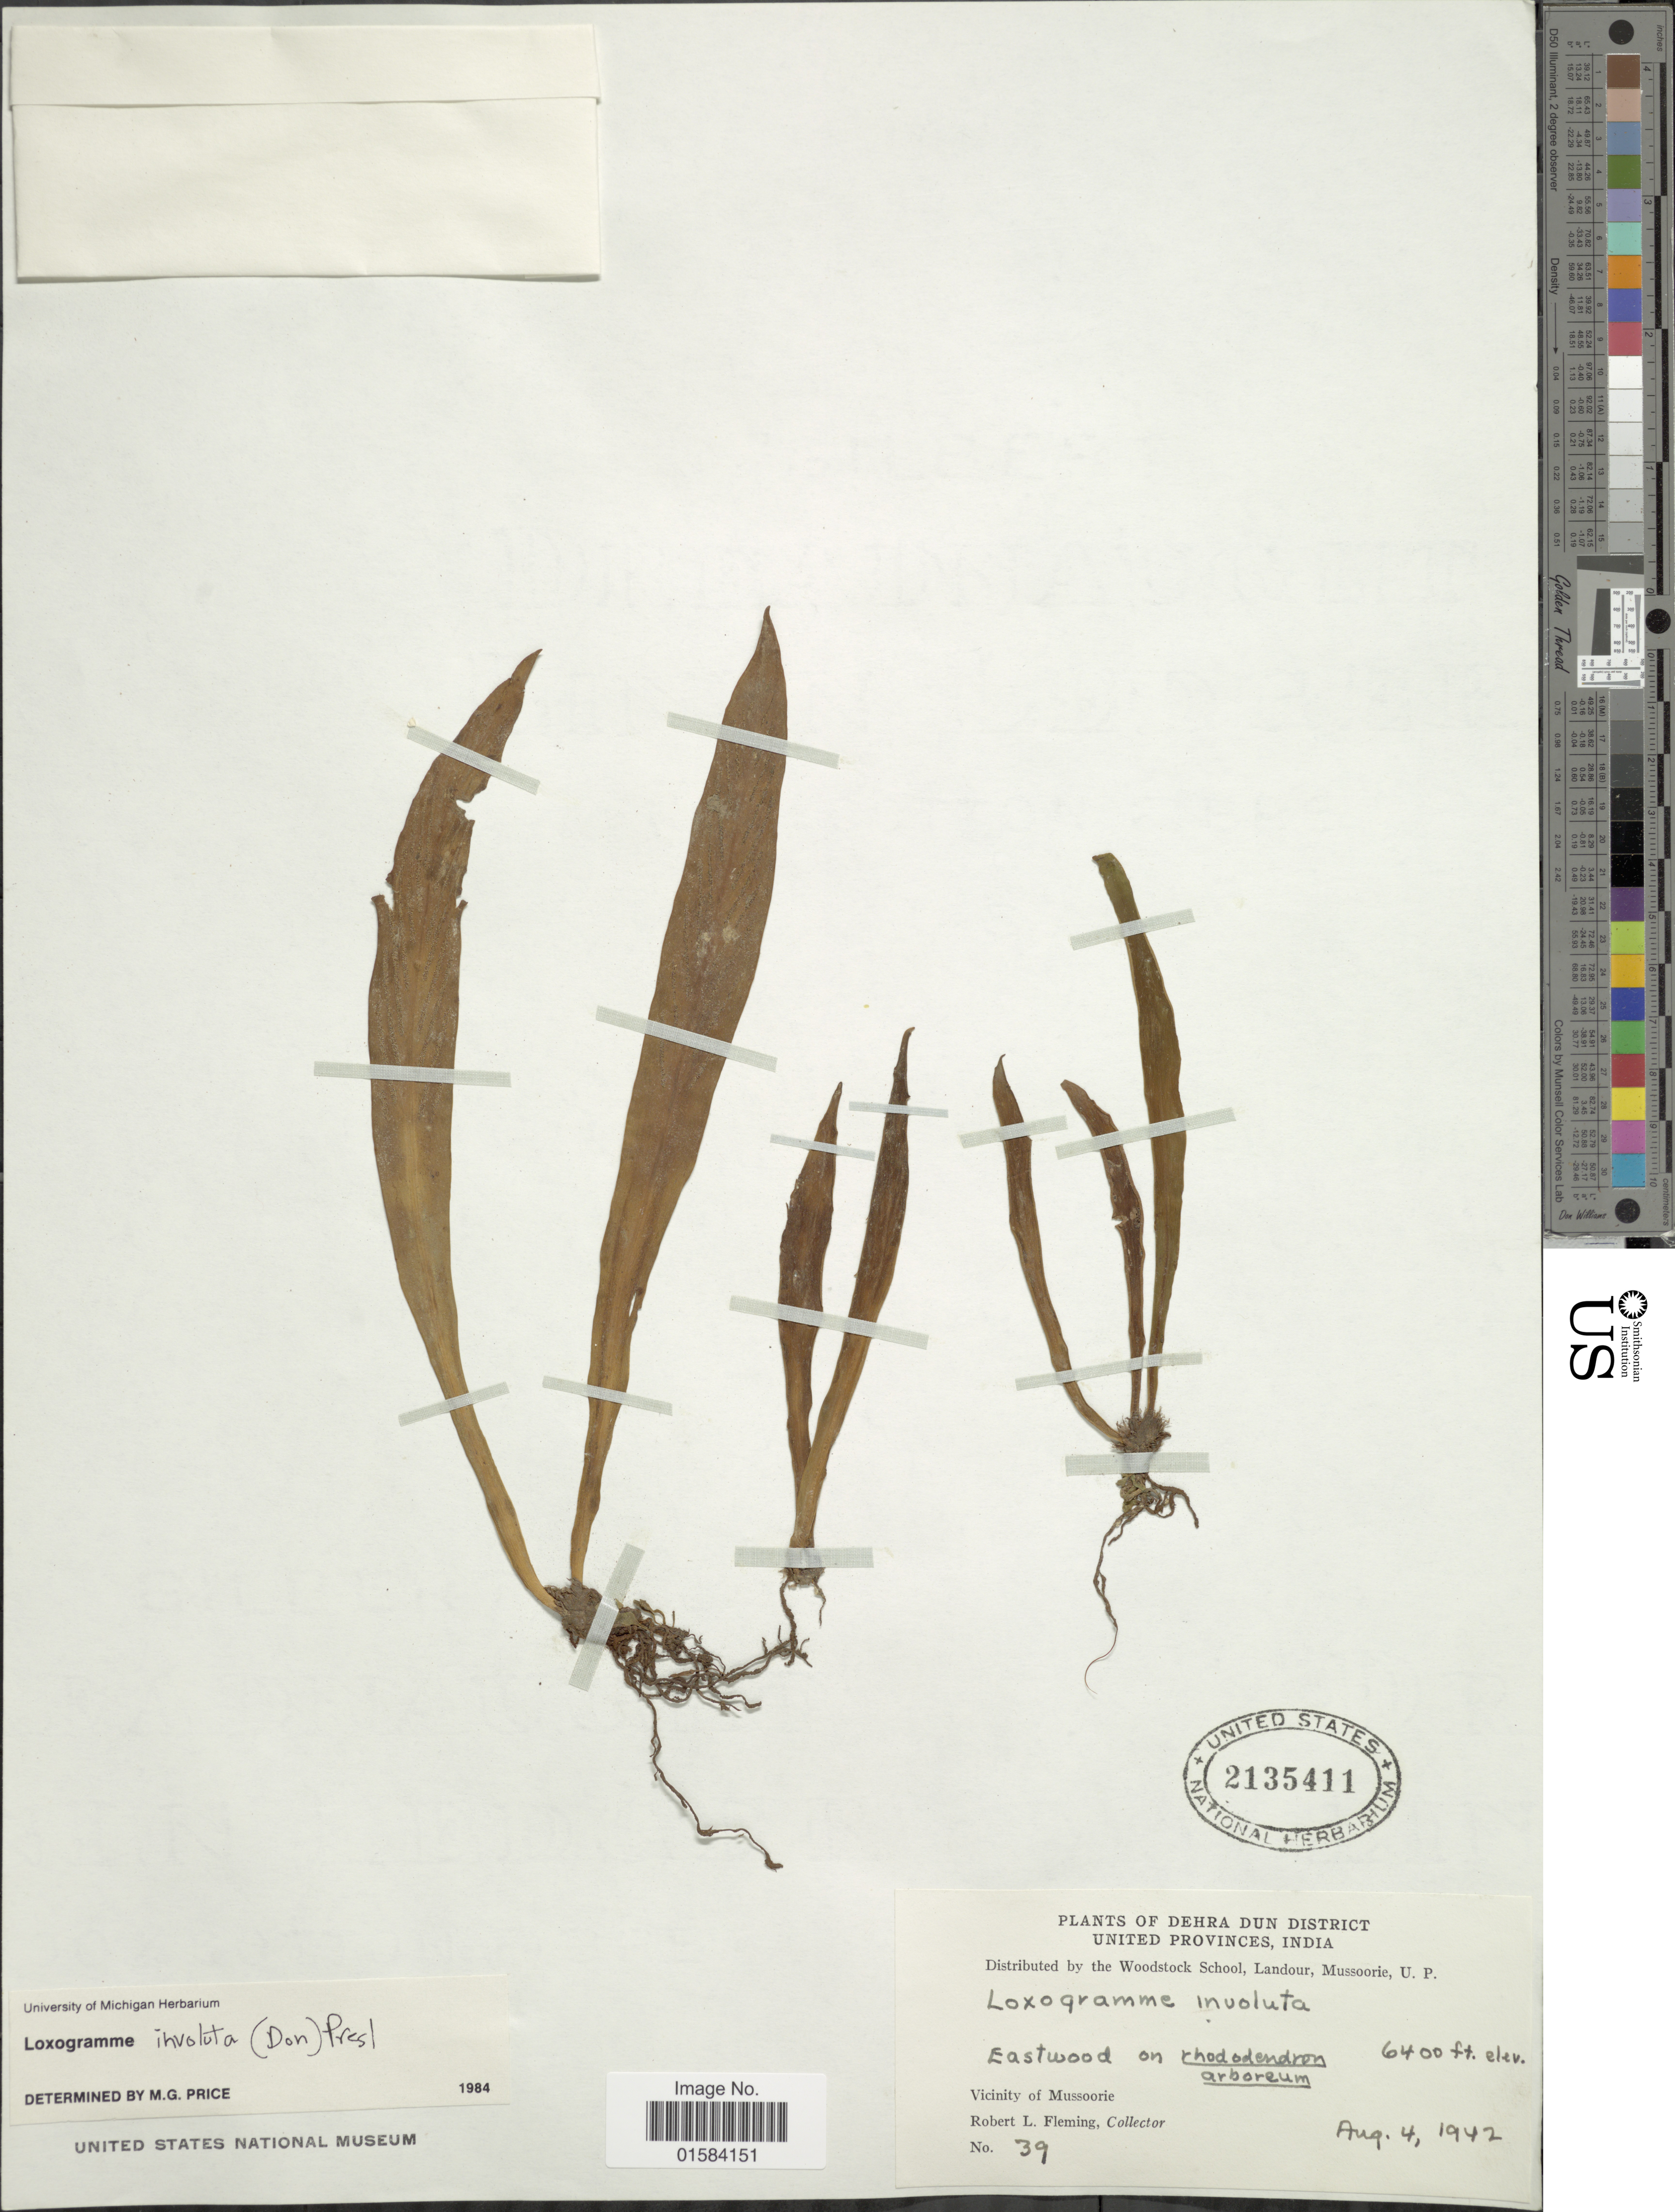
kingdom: Plantae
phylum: Tracheophyta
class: Polypodiopsida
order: Polypodiales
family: Polypodiaceae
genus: Loxogramme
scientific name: Loxogramme involuta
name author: (D. Don) C. Presl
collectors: R. Fleming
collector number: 39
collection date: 1942-08-04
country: India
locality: Dehra Dun District, United Province, Vicinity of Mussoorie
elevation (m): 1951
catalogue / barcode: US 2135411